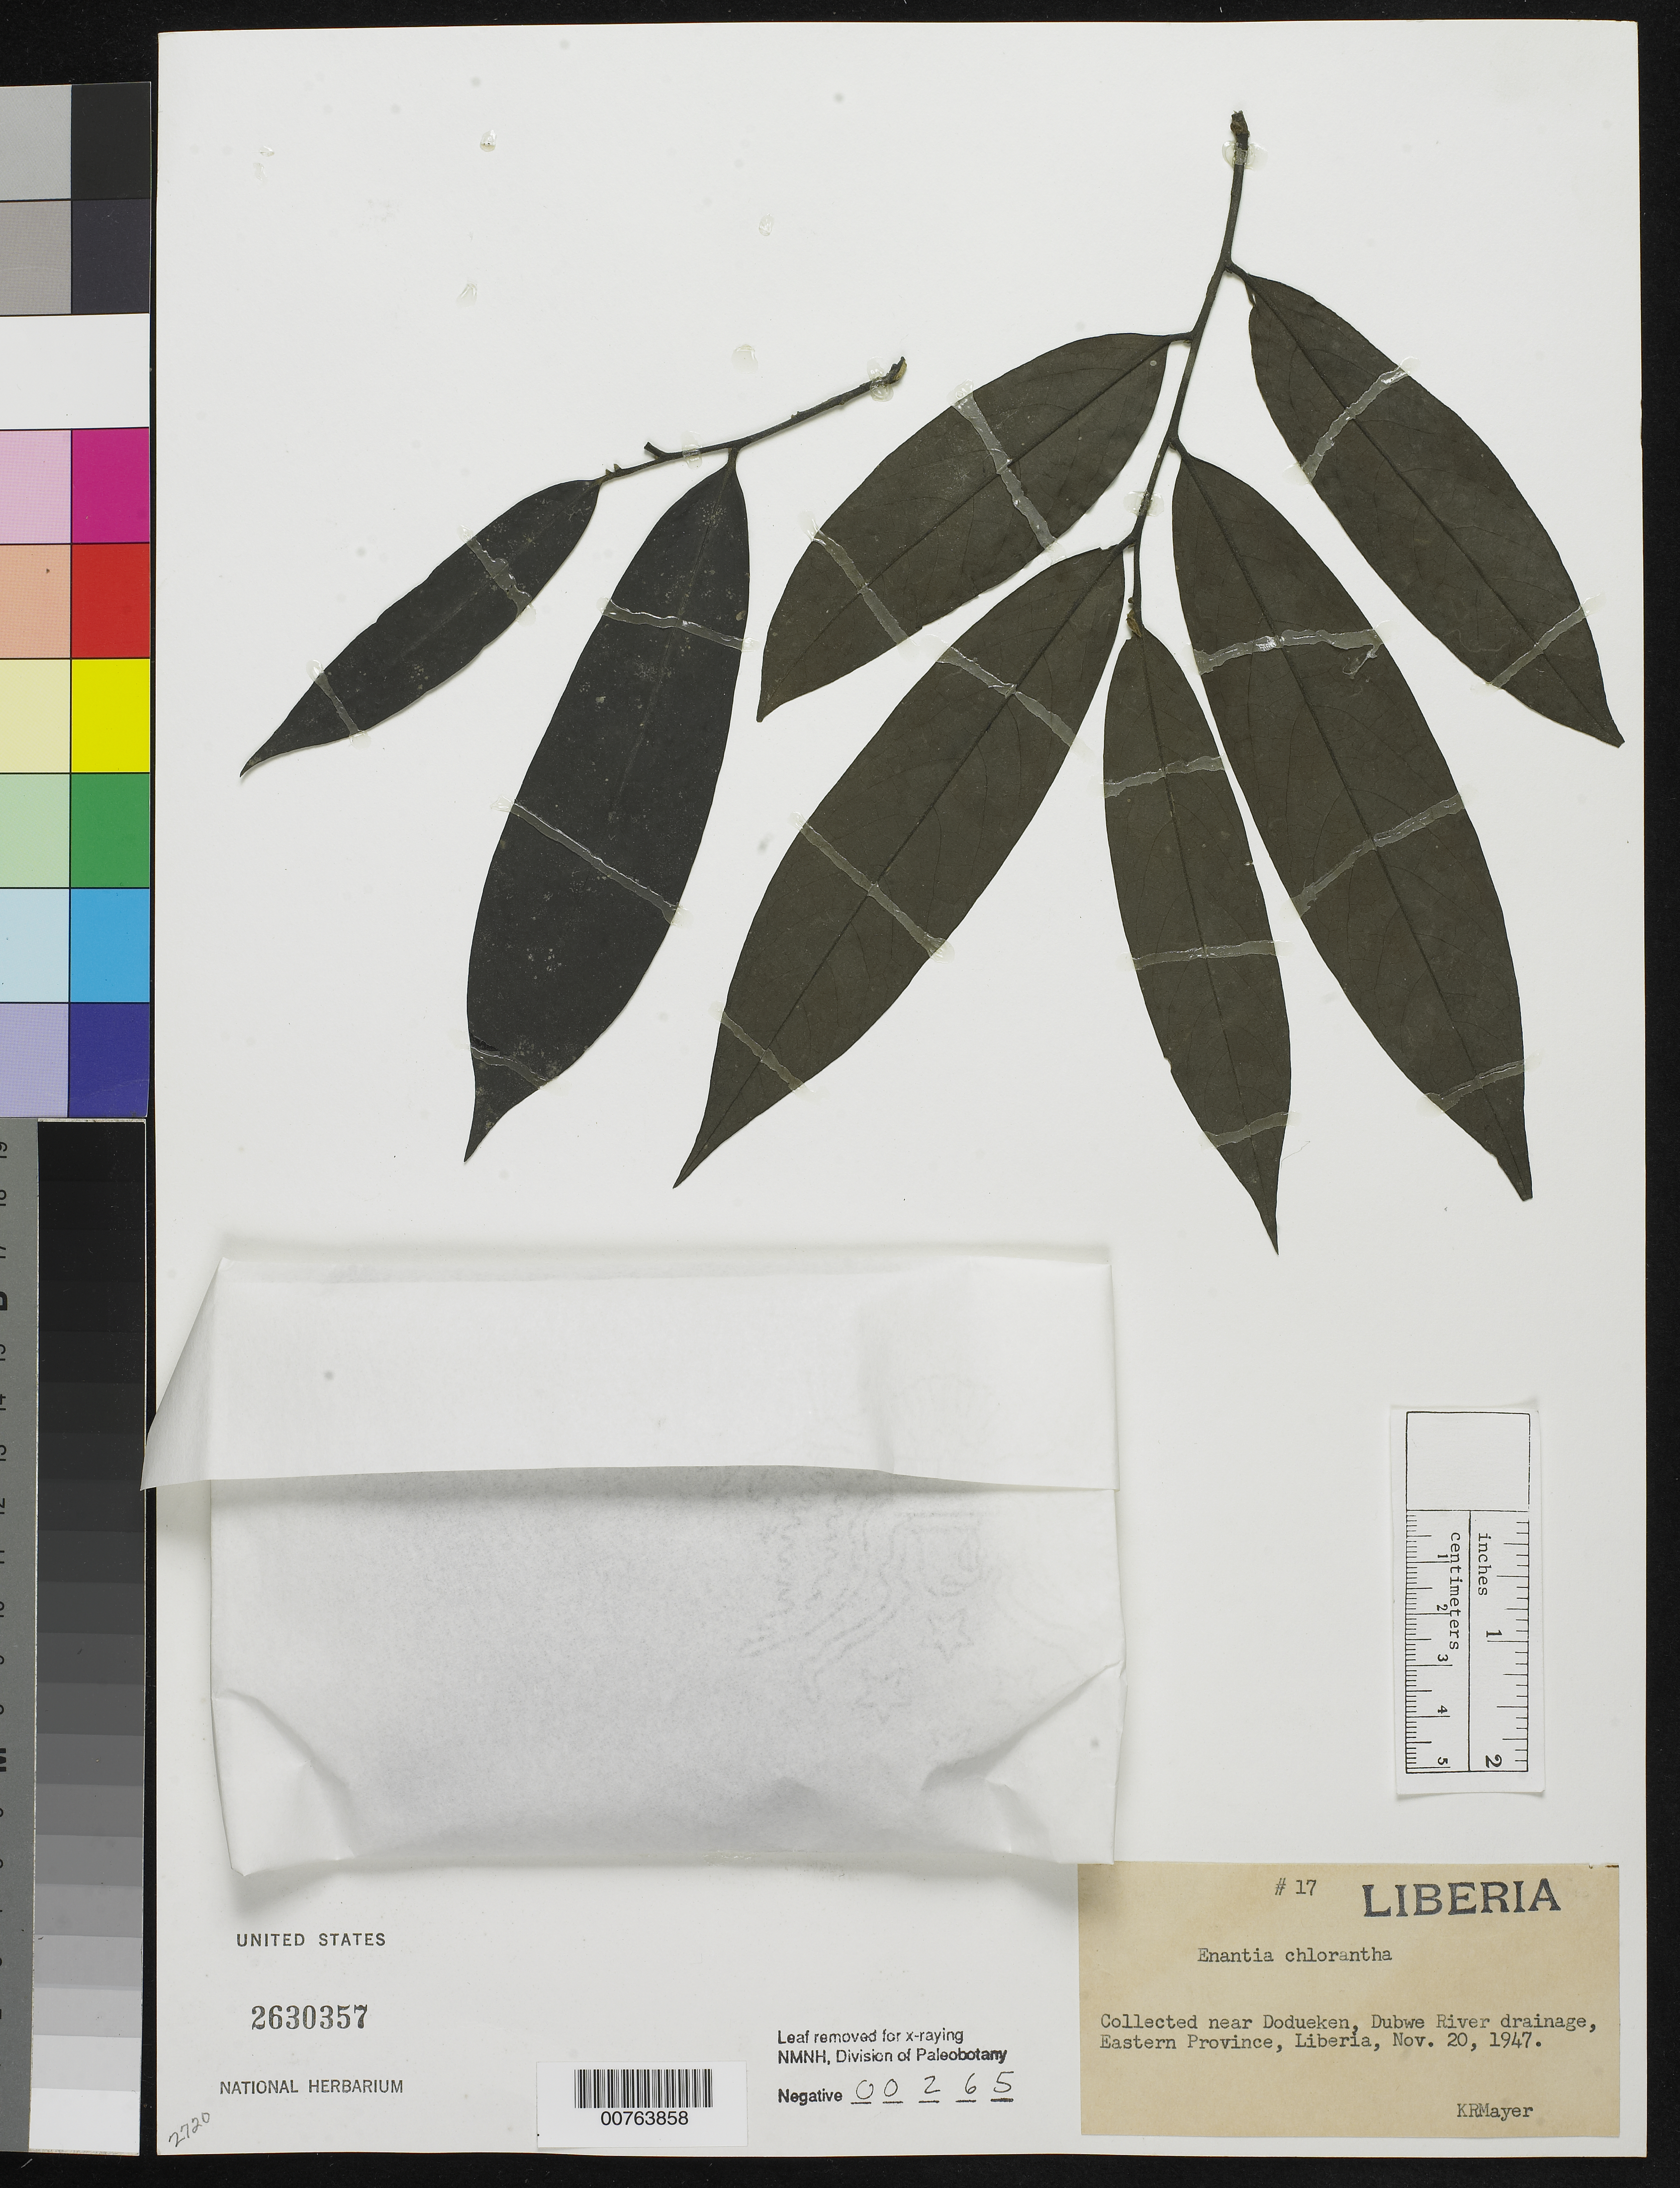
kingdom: Plantae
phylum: Tracheophyta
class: Magnoliopsida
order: Magnoliales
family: Annonaceae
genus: Annickia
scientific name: Annickia chlorantha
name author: (Oliv.) Setten & Maas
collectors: K. R. Mayer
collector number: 17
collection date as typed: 20 Nov 1947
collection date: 1947-11-20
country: Liberia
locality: Eastern Province: Dubwe River Drainage, near Dodueken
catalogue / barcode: US 2630357